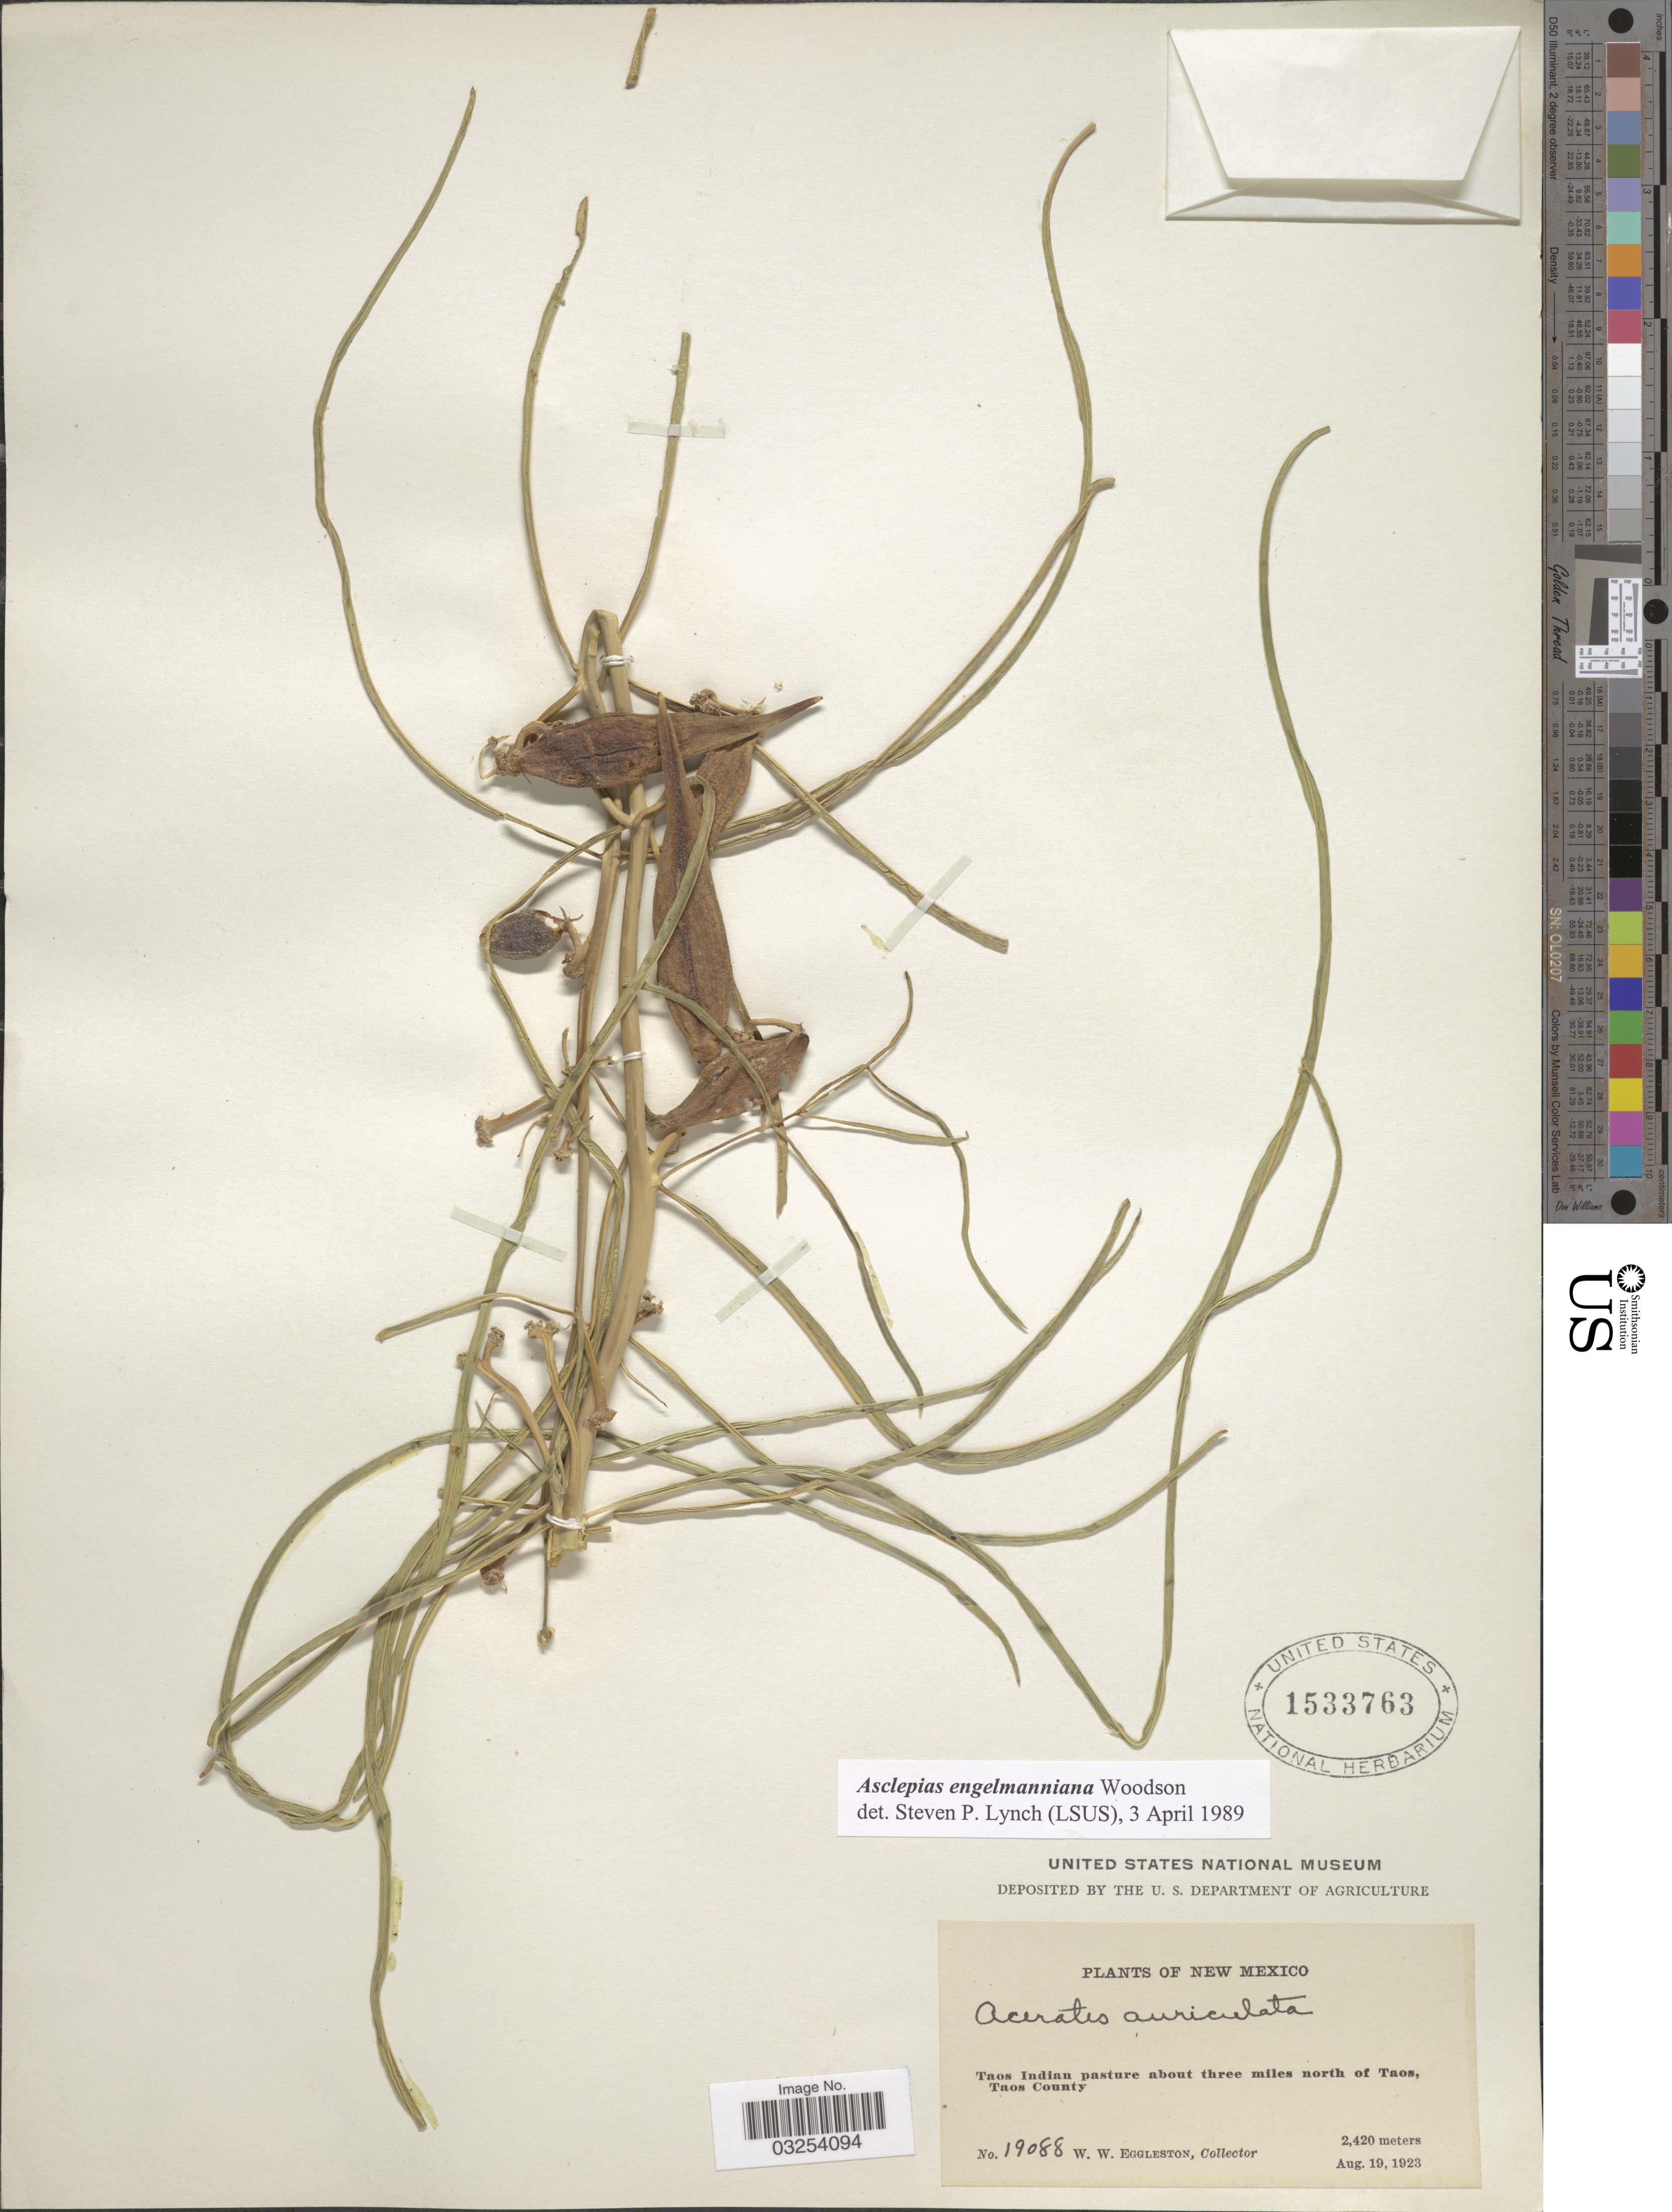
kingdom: Plantae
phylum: Tracheophyta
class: Magnoliopsida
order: Gentianales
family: Apocynaceae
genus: Asclepias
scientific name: Asclepias engelmanniana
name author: Woodson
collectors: W. W. Eggleston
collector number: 19088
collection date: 1923-08-19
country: United States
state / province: New Mexico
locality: Taos Indian pasture about three miles north of Taos, Taos County.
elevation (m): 2420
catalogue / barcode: US 1533763